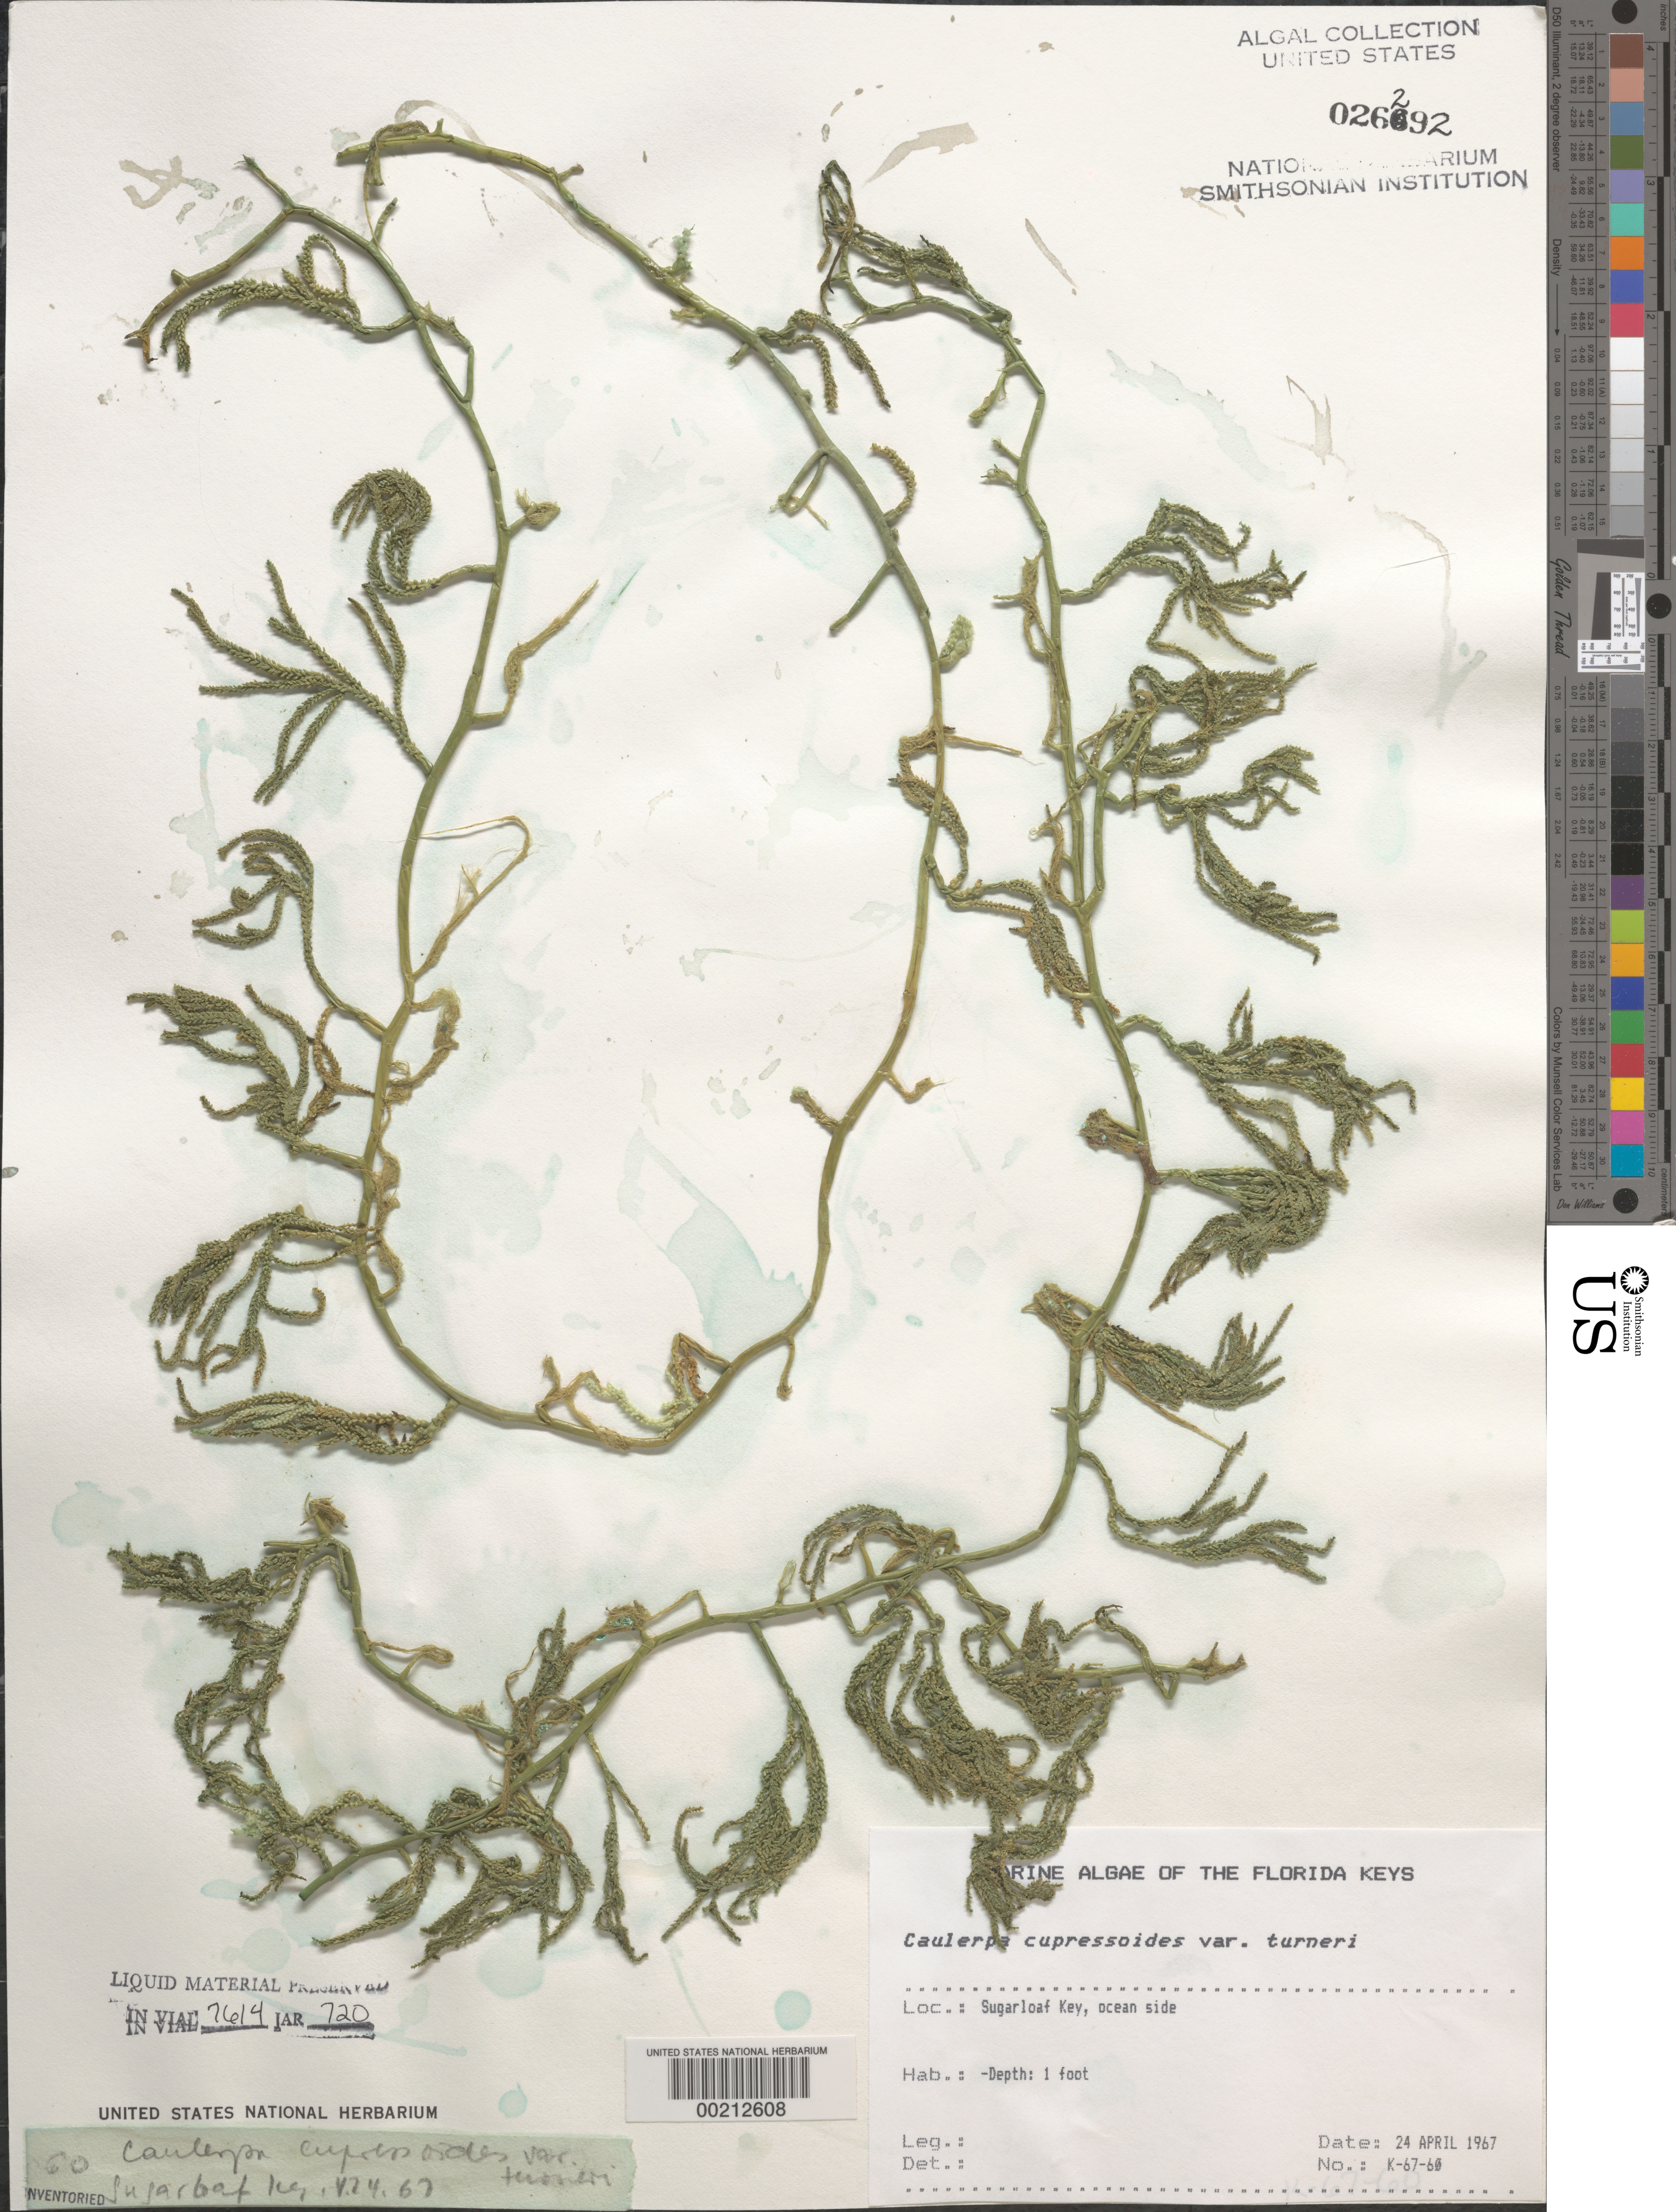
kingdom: Plantae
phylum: Chlorophyta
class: Ulvophyceae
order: Bryopsidales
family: Caulerpaceae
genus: Caulerpa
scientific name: Caulerpa cupressoides var. turneri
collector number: K-67-60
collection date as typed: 24 Apr 1967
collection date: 1967-04-24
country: United States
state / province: Florida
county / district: Monroe County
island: Sugarloaf Key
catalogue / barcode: US 26292